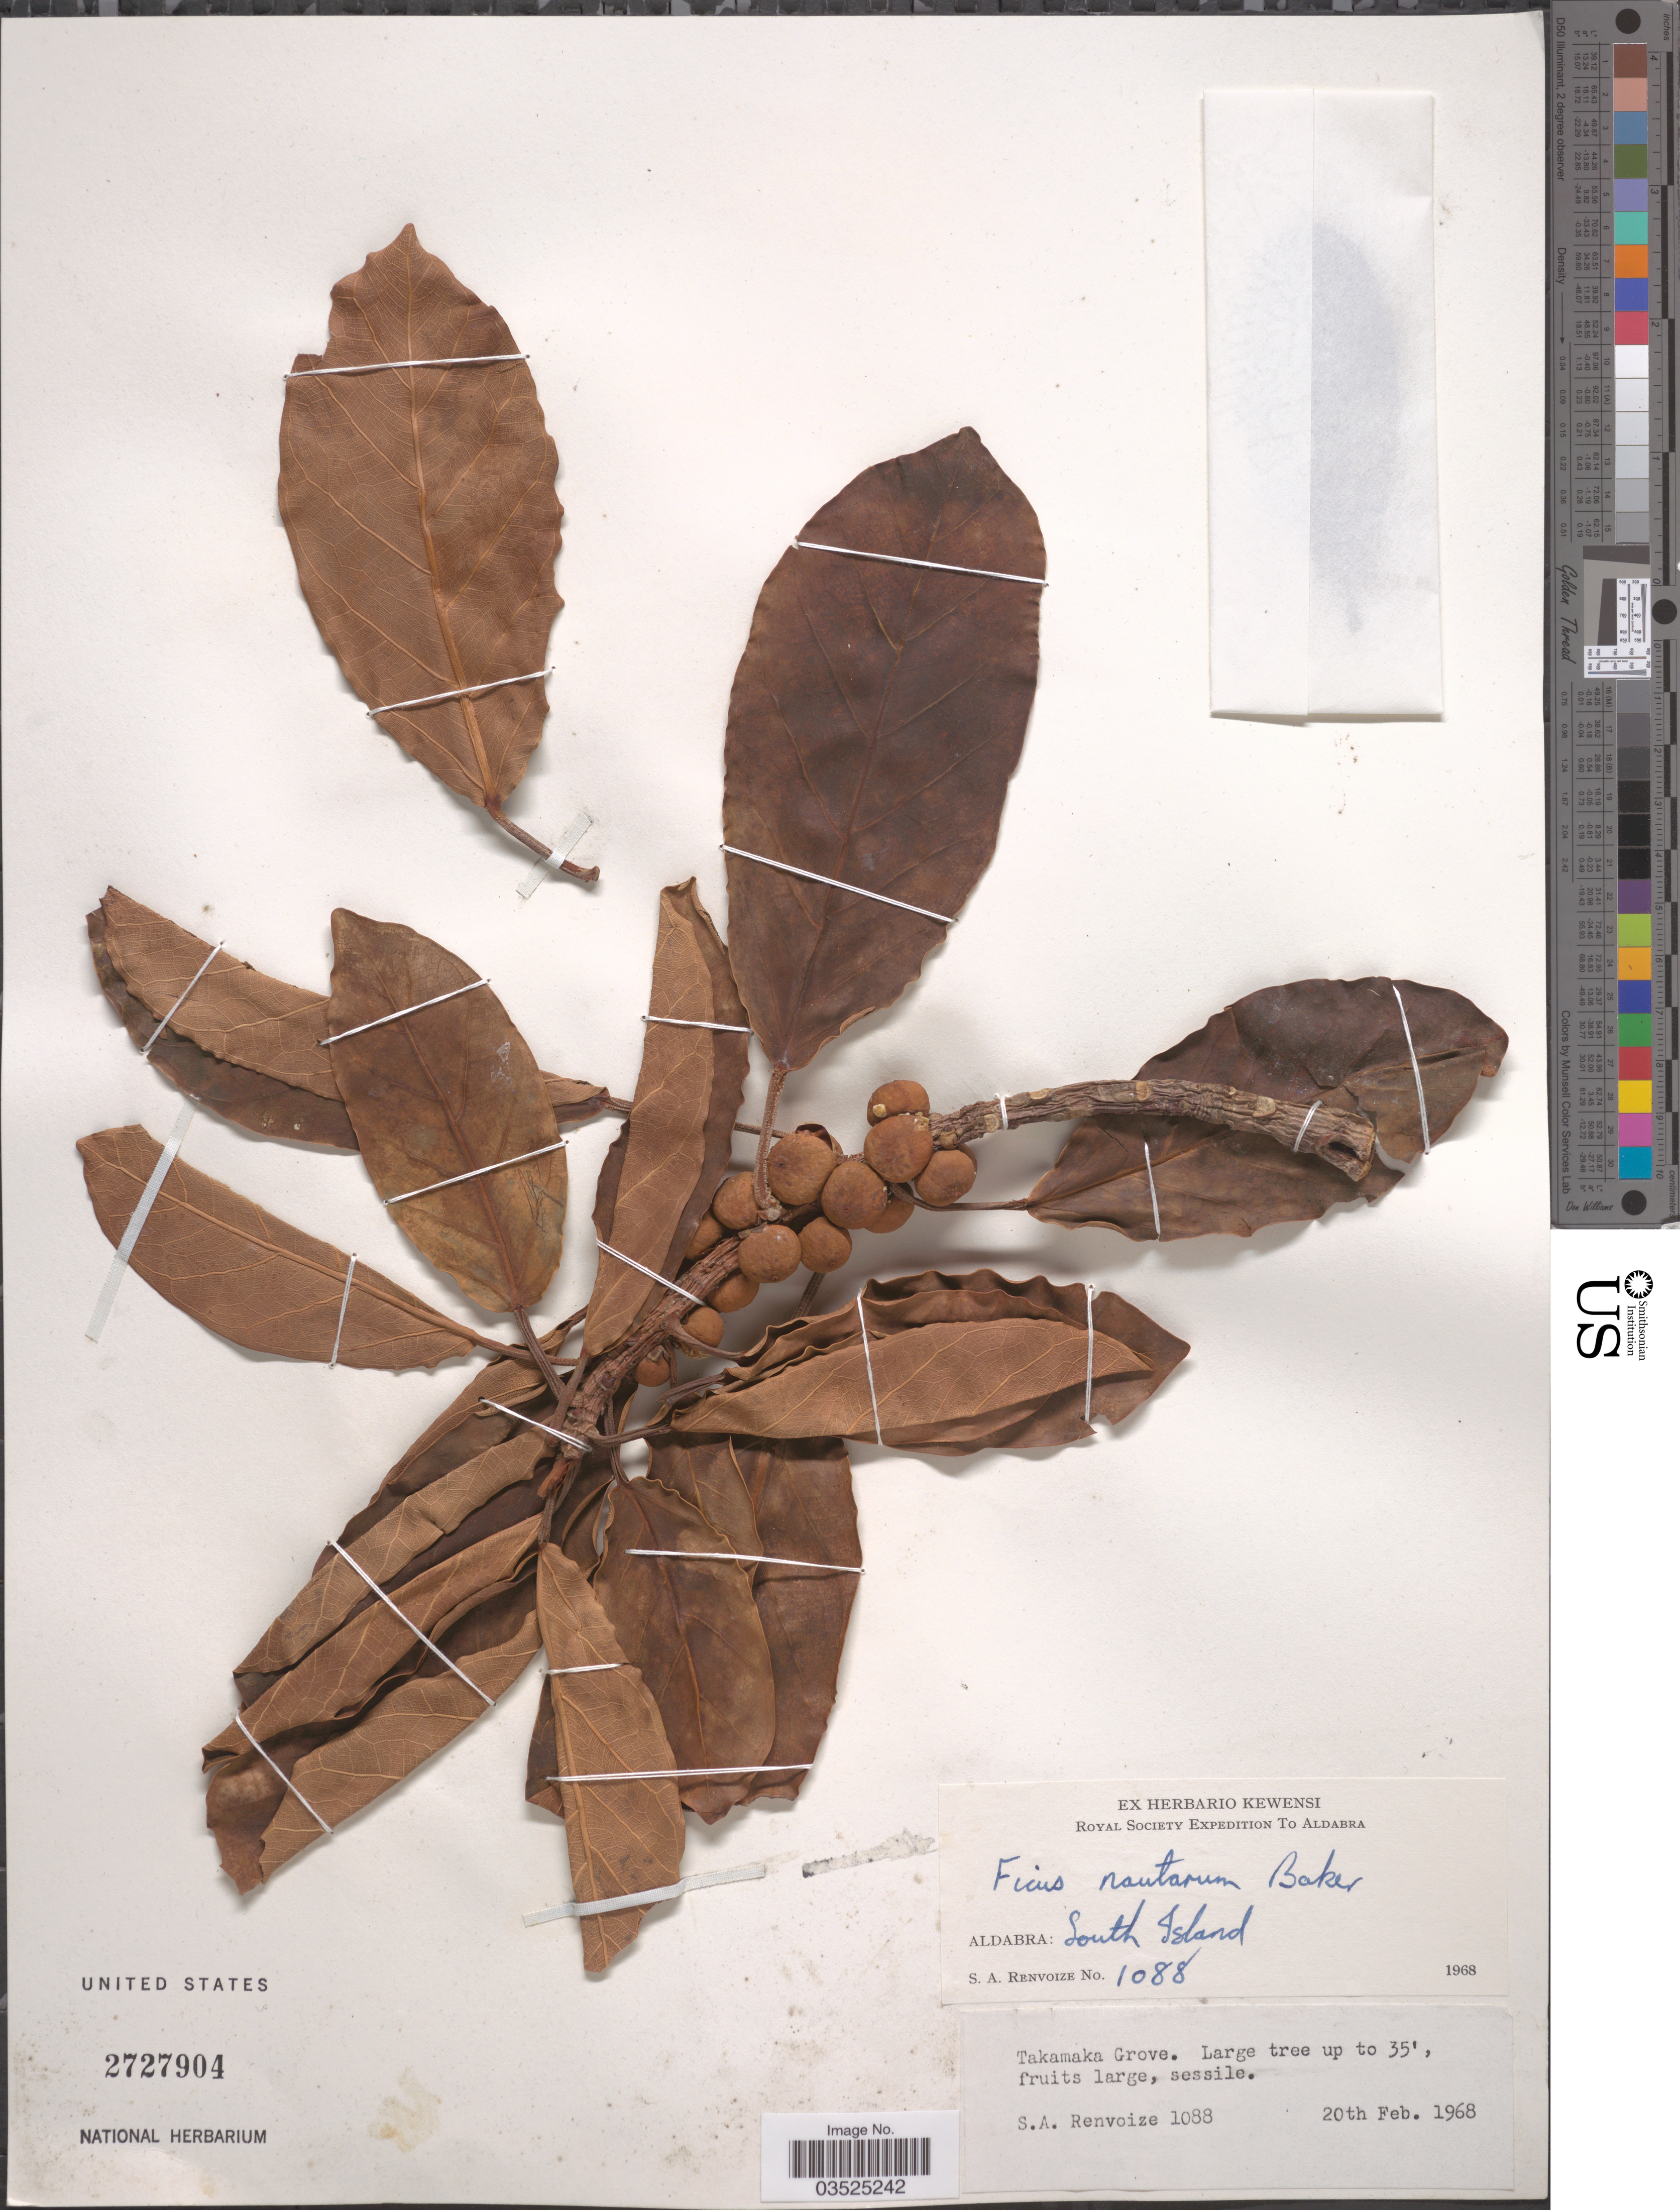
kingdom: Plantae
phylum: Tracheophyta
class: Magnoliopsida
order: Rosales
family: Moraceae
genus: Ficus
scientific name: Ficus lutea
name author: Vahl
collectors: S. A. Renvoize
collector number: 1088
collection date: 1968-02-20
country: Seychelles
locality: Aldabra: South Island. Takamaka Grove.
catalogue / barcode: US 2727904